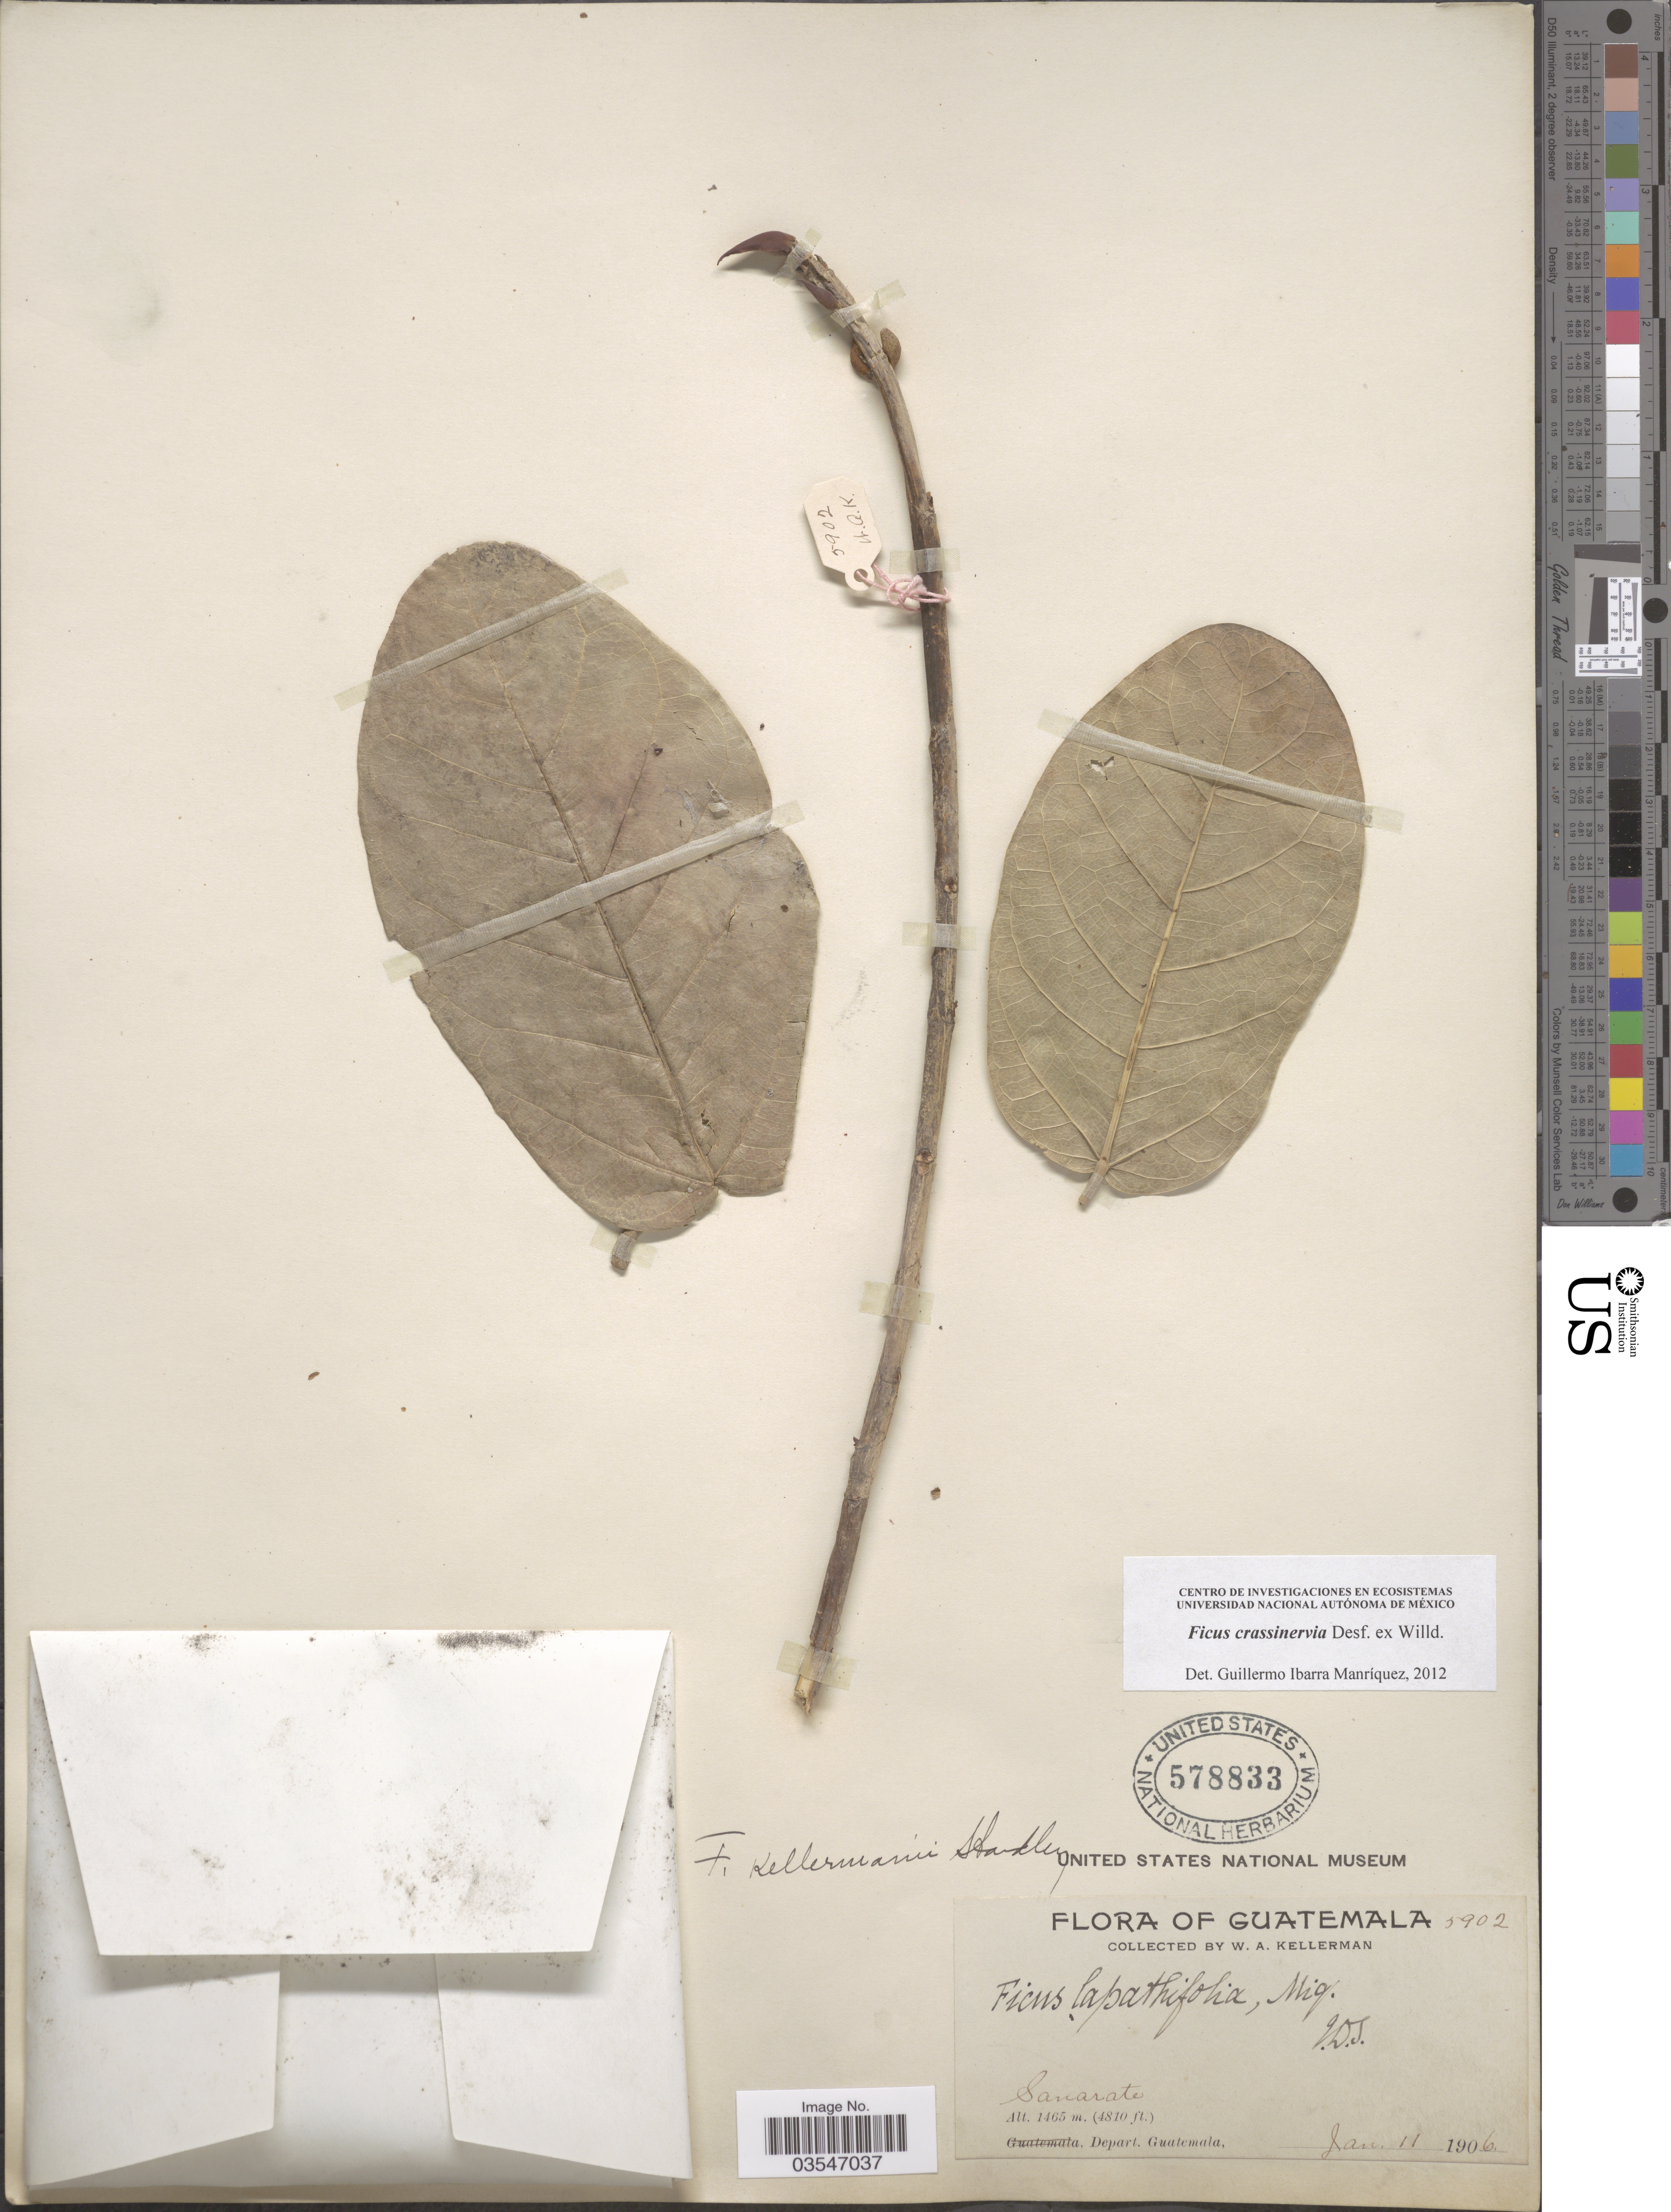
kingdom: Plantae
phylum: Tracheophyta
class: Magnoliopsida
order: Rosales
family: Moraceae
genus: Ficus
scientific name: Ficus crassinervia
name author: Desf. ex Willd.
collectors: W. Kellerman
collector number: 5902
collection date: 1906-01-11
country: Guatemala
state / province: Guatemala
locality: Sanarate Depart. Guatemala.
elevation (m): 1465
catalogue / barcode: US 578833